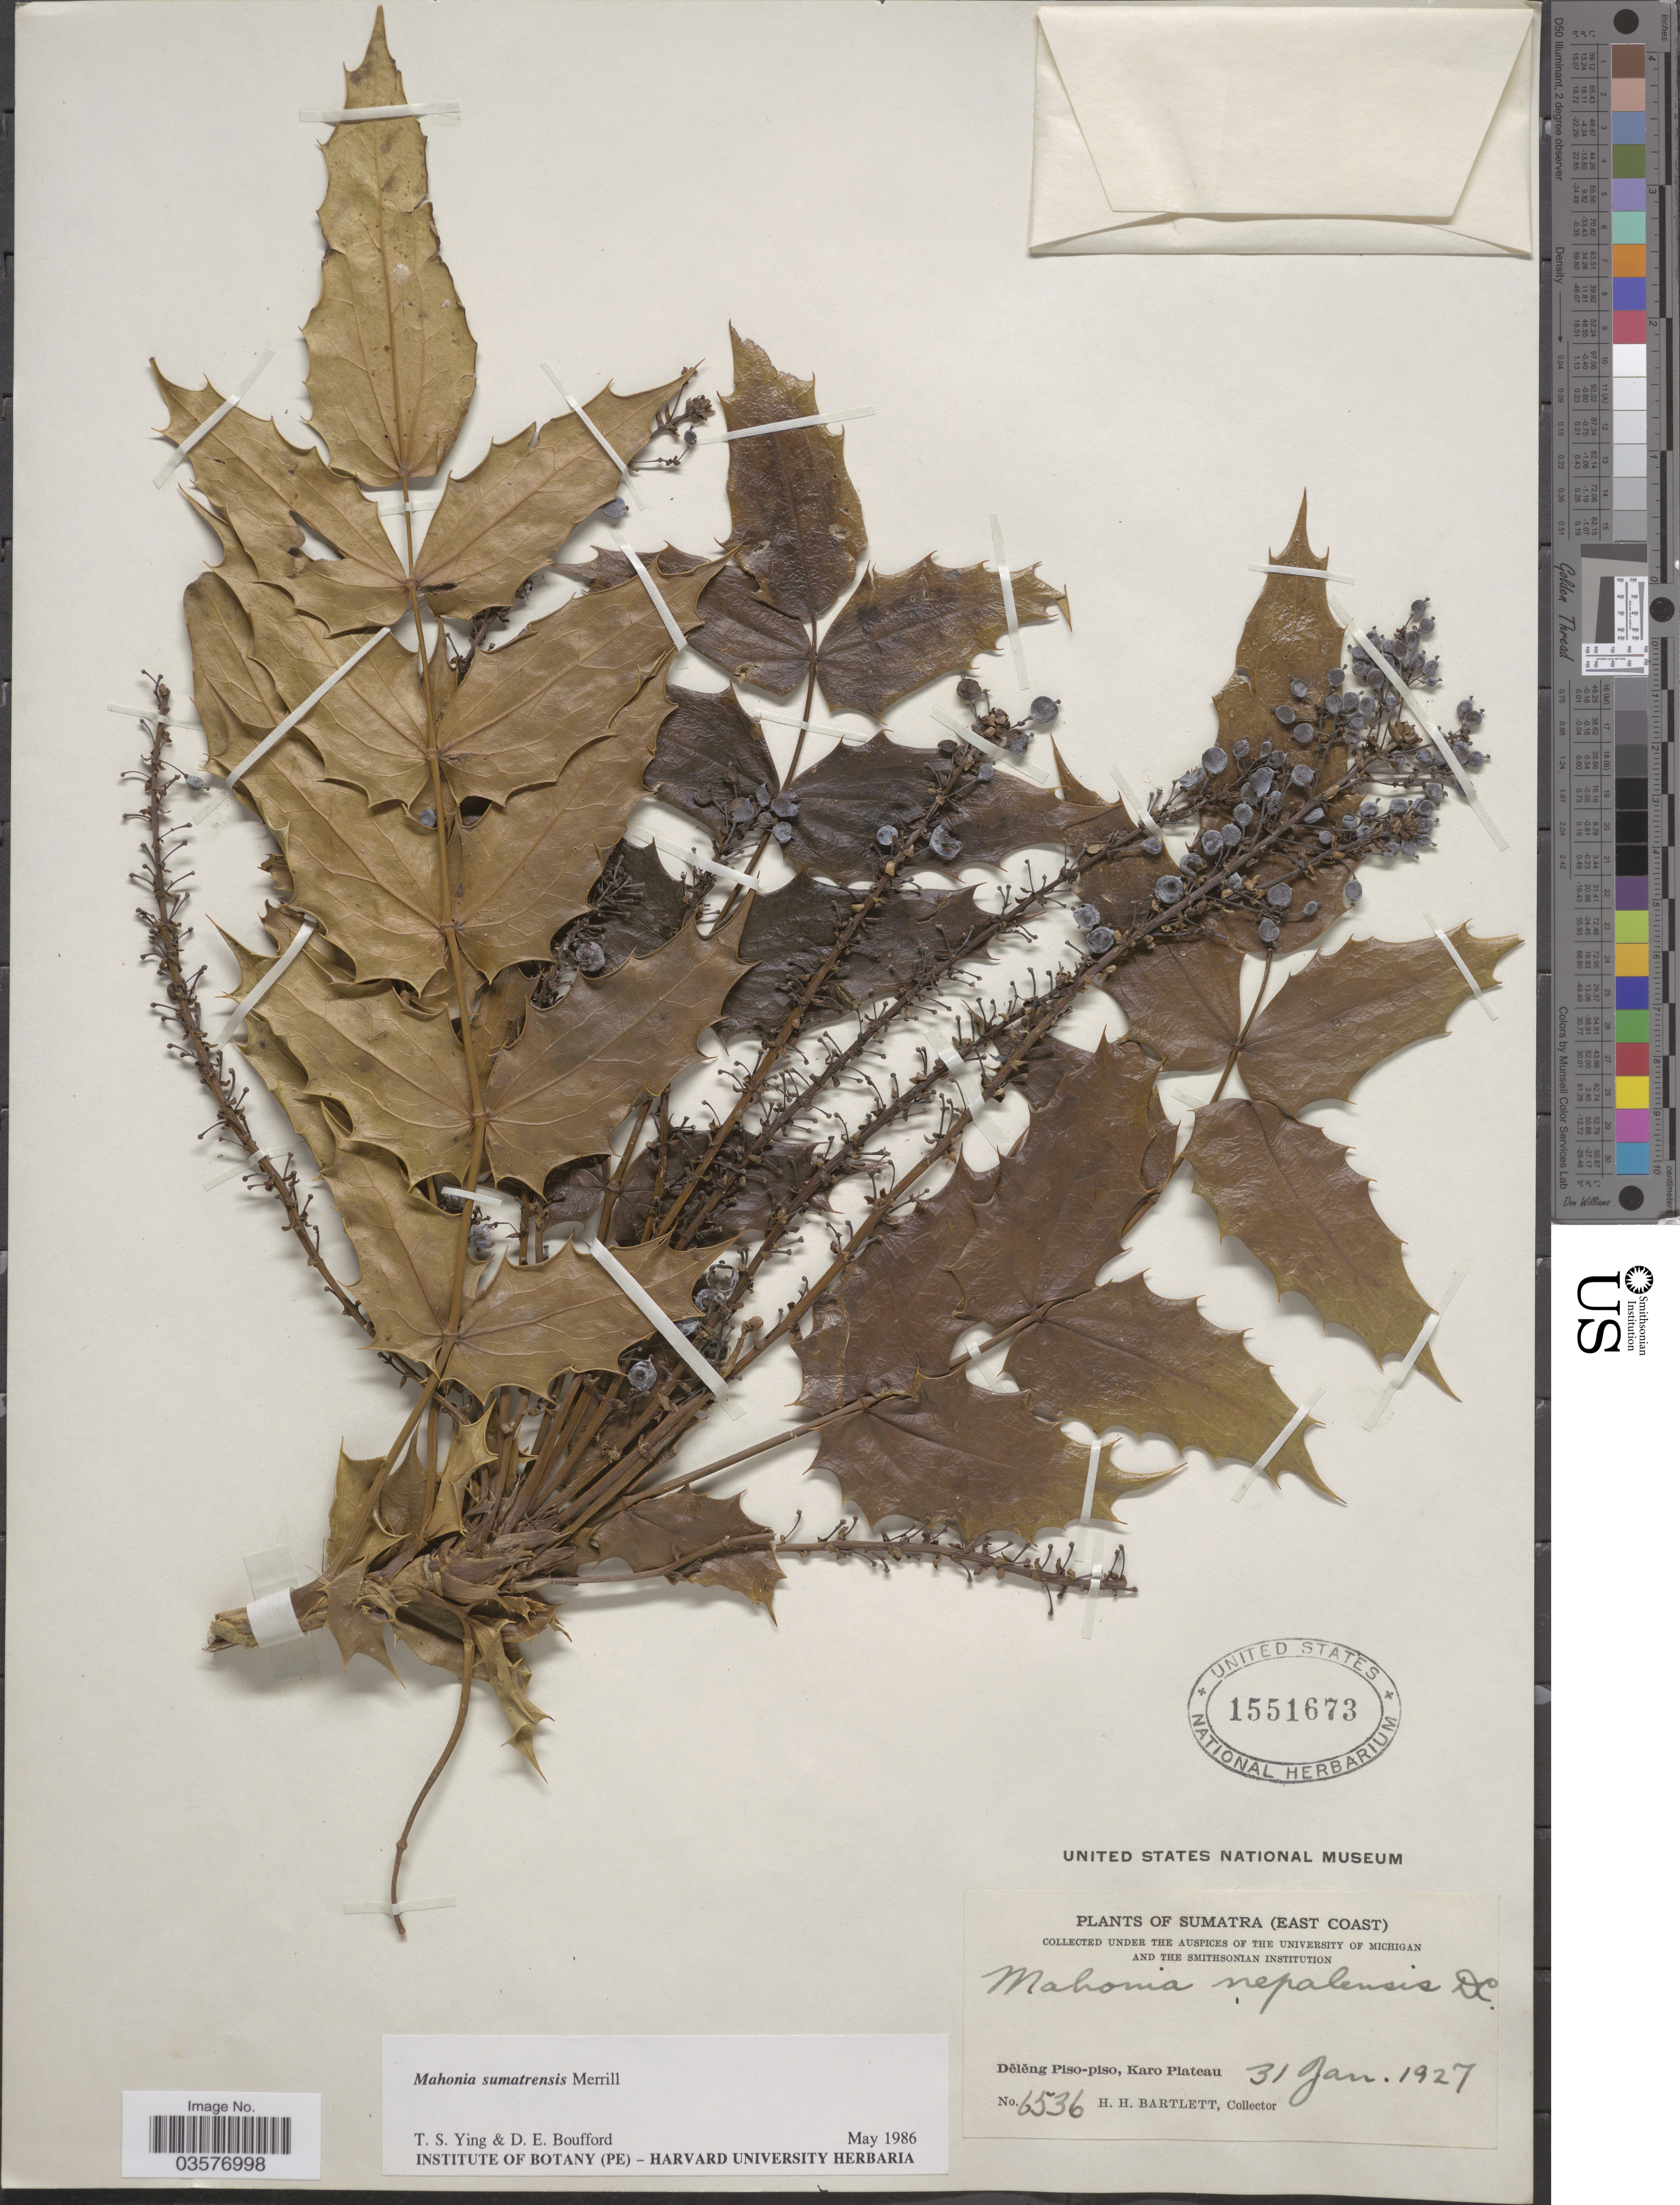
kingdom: Plantae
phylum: Tracheophyta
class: Magnoliopsida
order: Ranunculales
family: Berberidaceae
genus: Mahonia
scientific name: Mahonia sumatrensis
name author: Merr.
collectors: H. H. Bartlett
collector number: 6536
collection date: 1927-01-31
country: Indonesia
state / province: Sumatra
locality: Sumatra (East Coast). Dĕlĕng Piso-piso, Karo Plateau.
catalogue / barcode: US 1551673